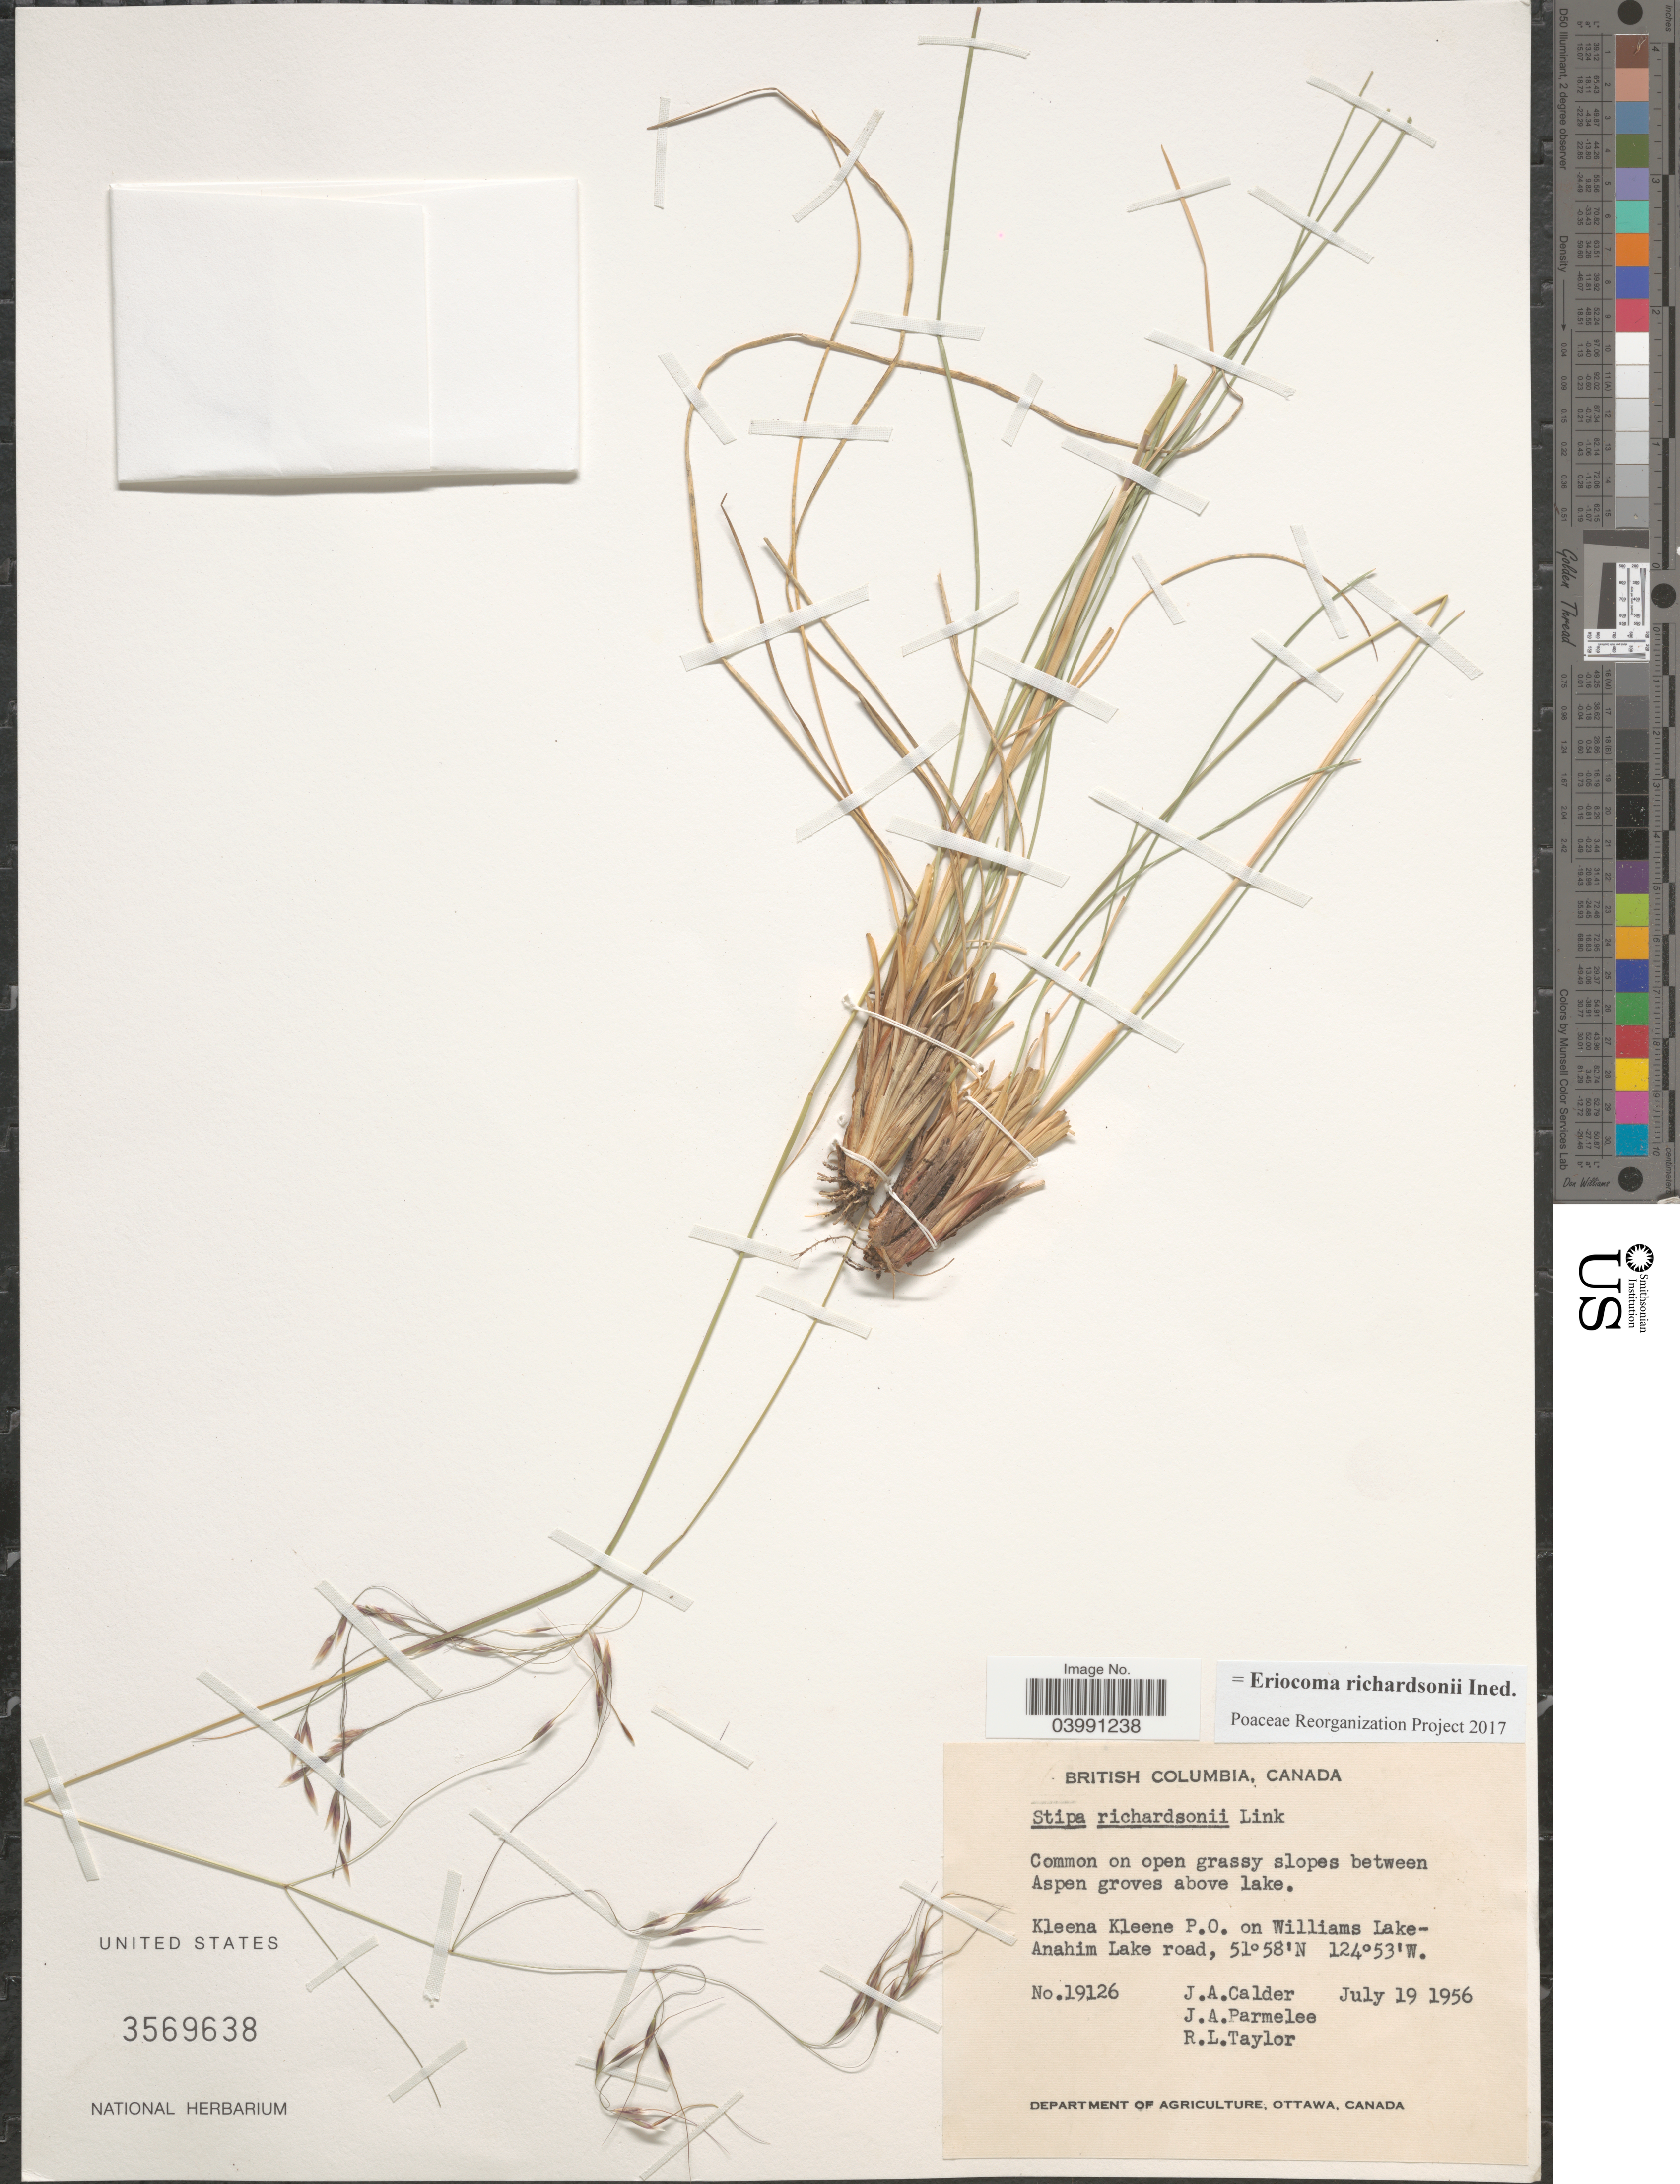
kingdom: Plantae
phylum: Tracheophyta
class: Liliopsida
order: Poales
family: Poaceae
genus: Eriocoma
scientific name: Eriocoma richardsonii ined.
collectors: J. A. Calder, J. A. Parmelee & R. Taylor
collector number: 19126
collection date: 1956-07-19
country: Canada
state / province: British Columbia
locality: Kleena Kleene P.O. on Williams Lake-Anahim Lake road.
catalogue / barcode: US 3569638